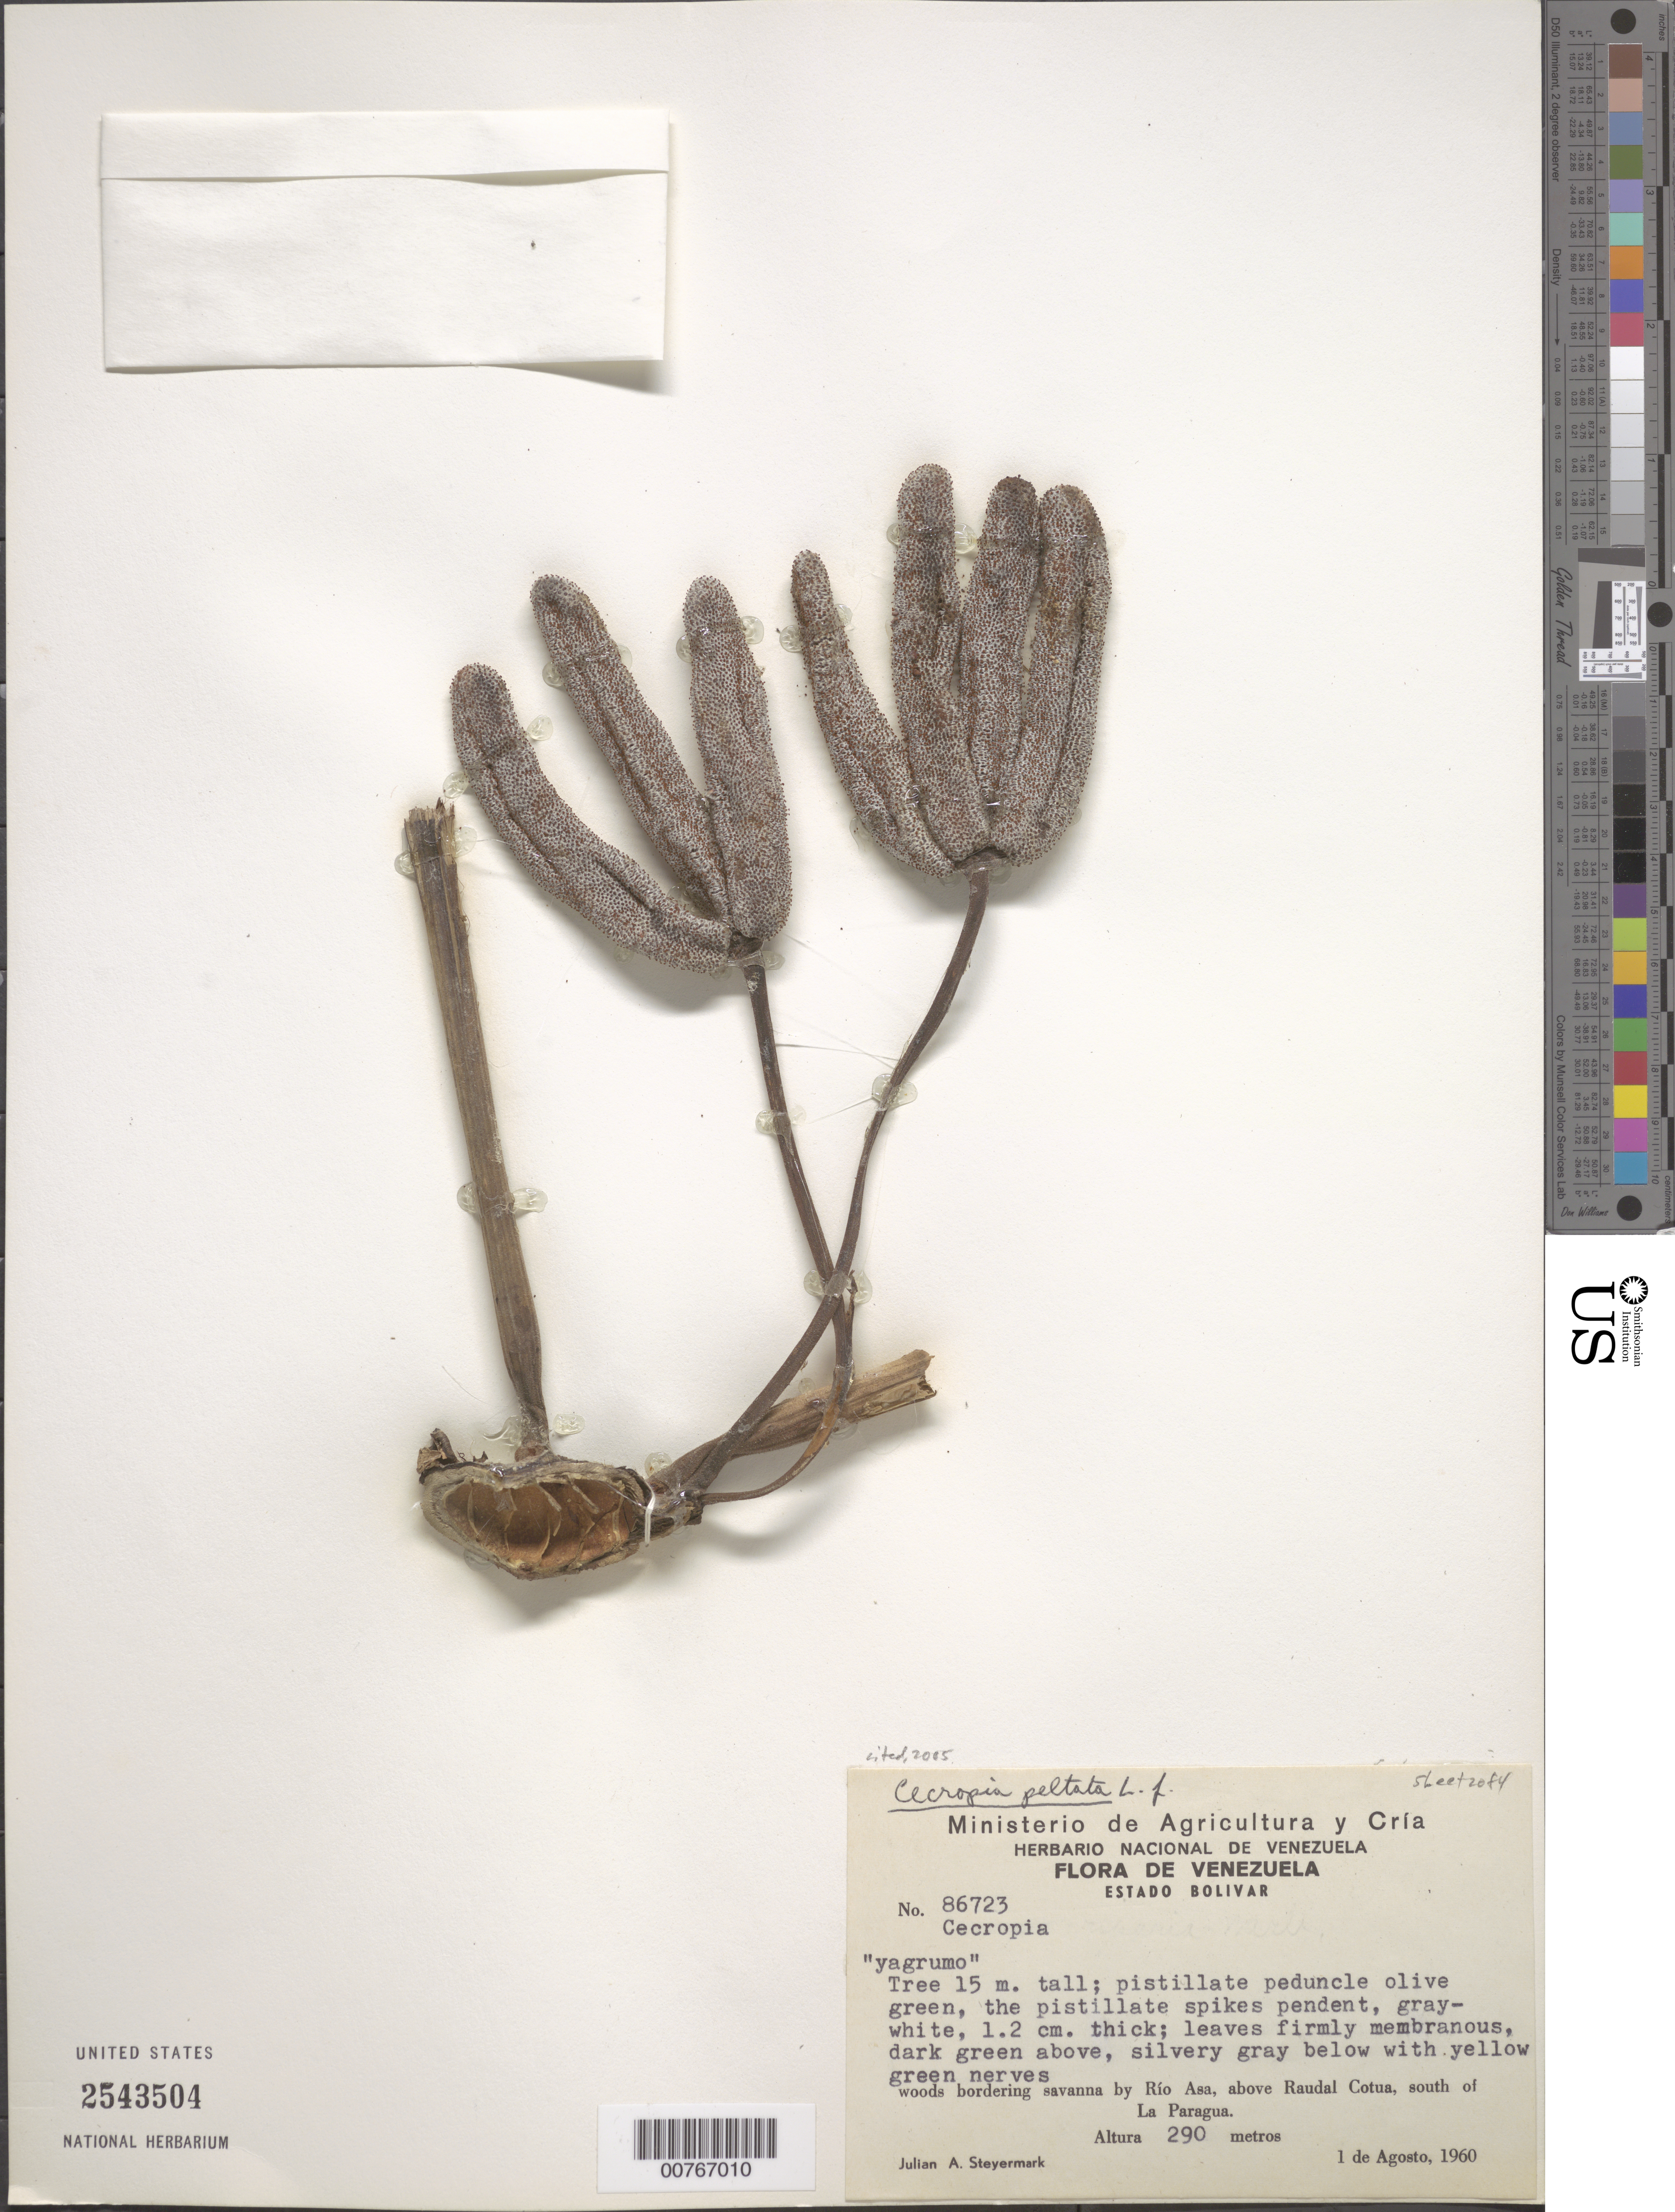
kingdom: Plantae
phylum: Tracheophyta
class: Magnoliopsida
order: Rosales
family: Urticaceae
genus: Cecropia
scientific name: Cecropia peltata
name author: L.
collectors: J. Steyermark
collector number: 86723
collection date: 1960-08-01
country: Colombia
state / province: Bolívar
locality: Woods bordering savanna by Río Asa, above Raudal Cotua, south of La Paragua.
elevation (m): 290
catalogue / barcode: US 2543504